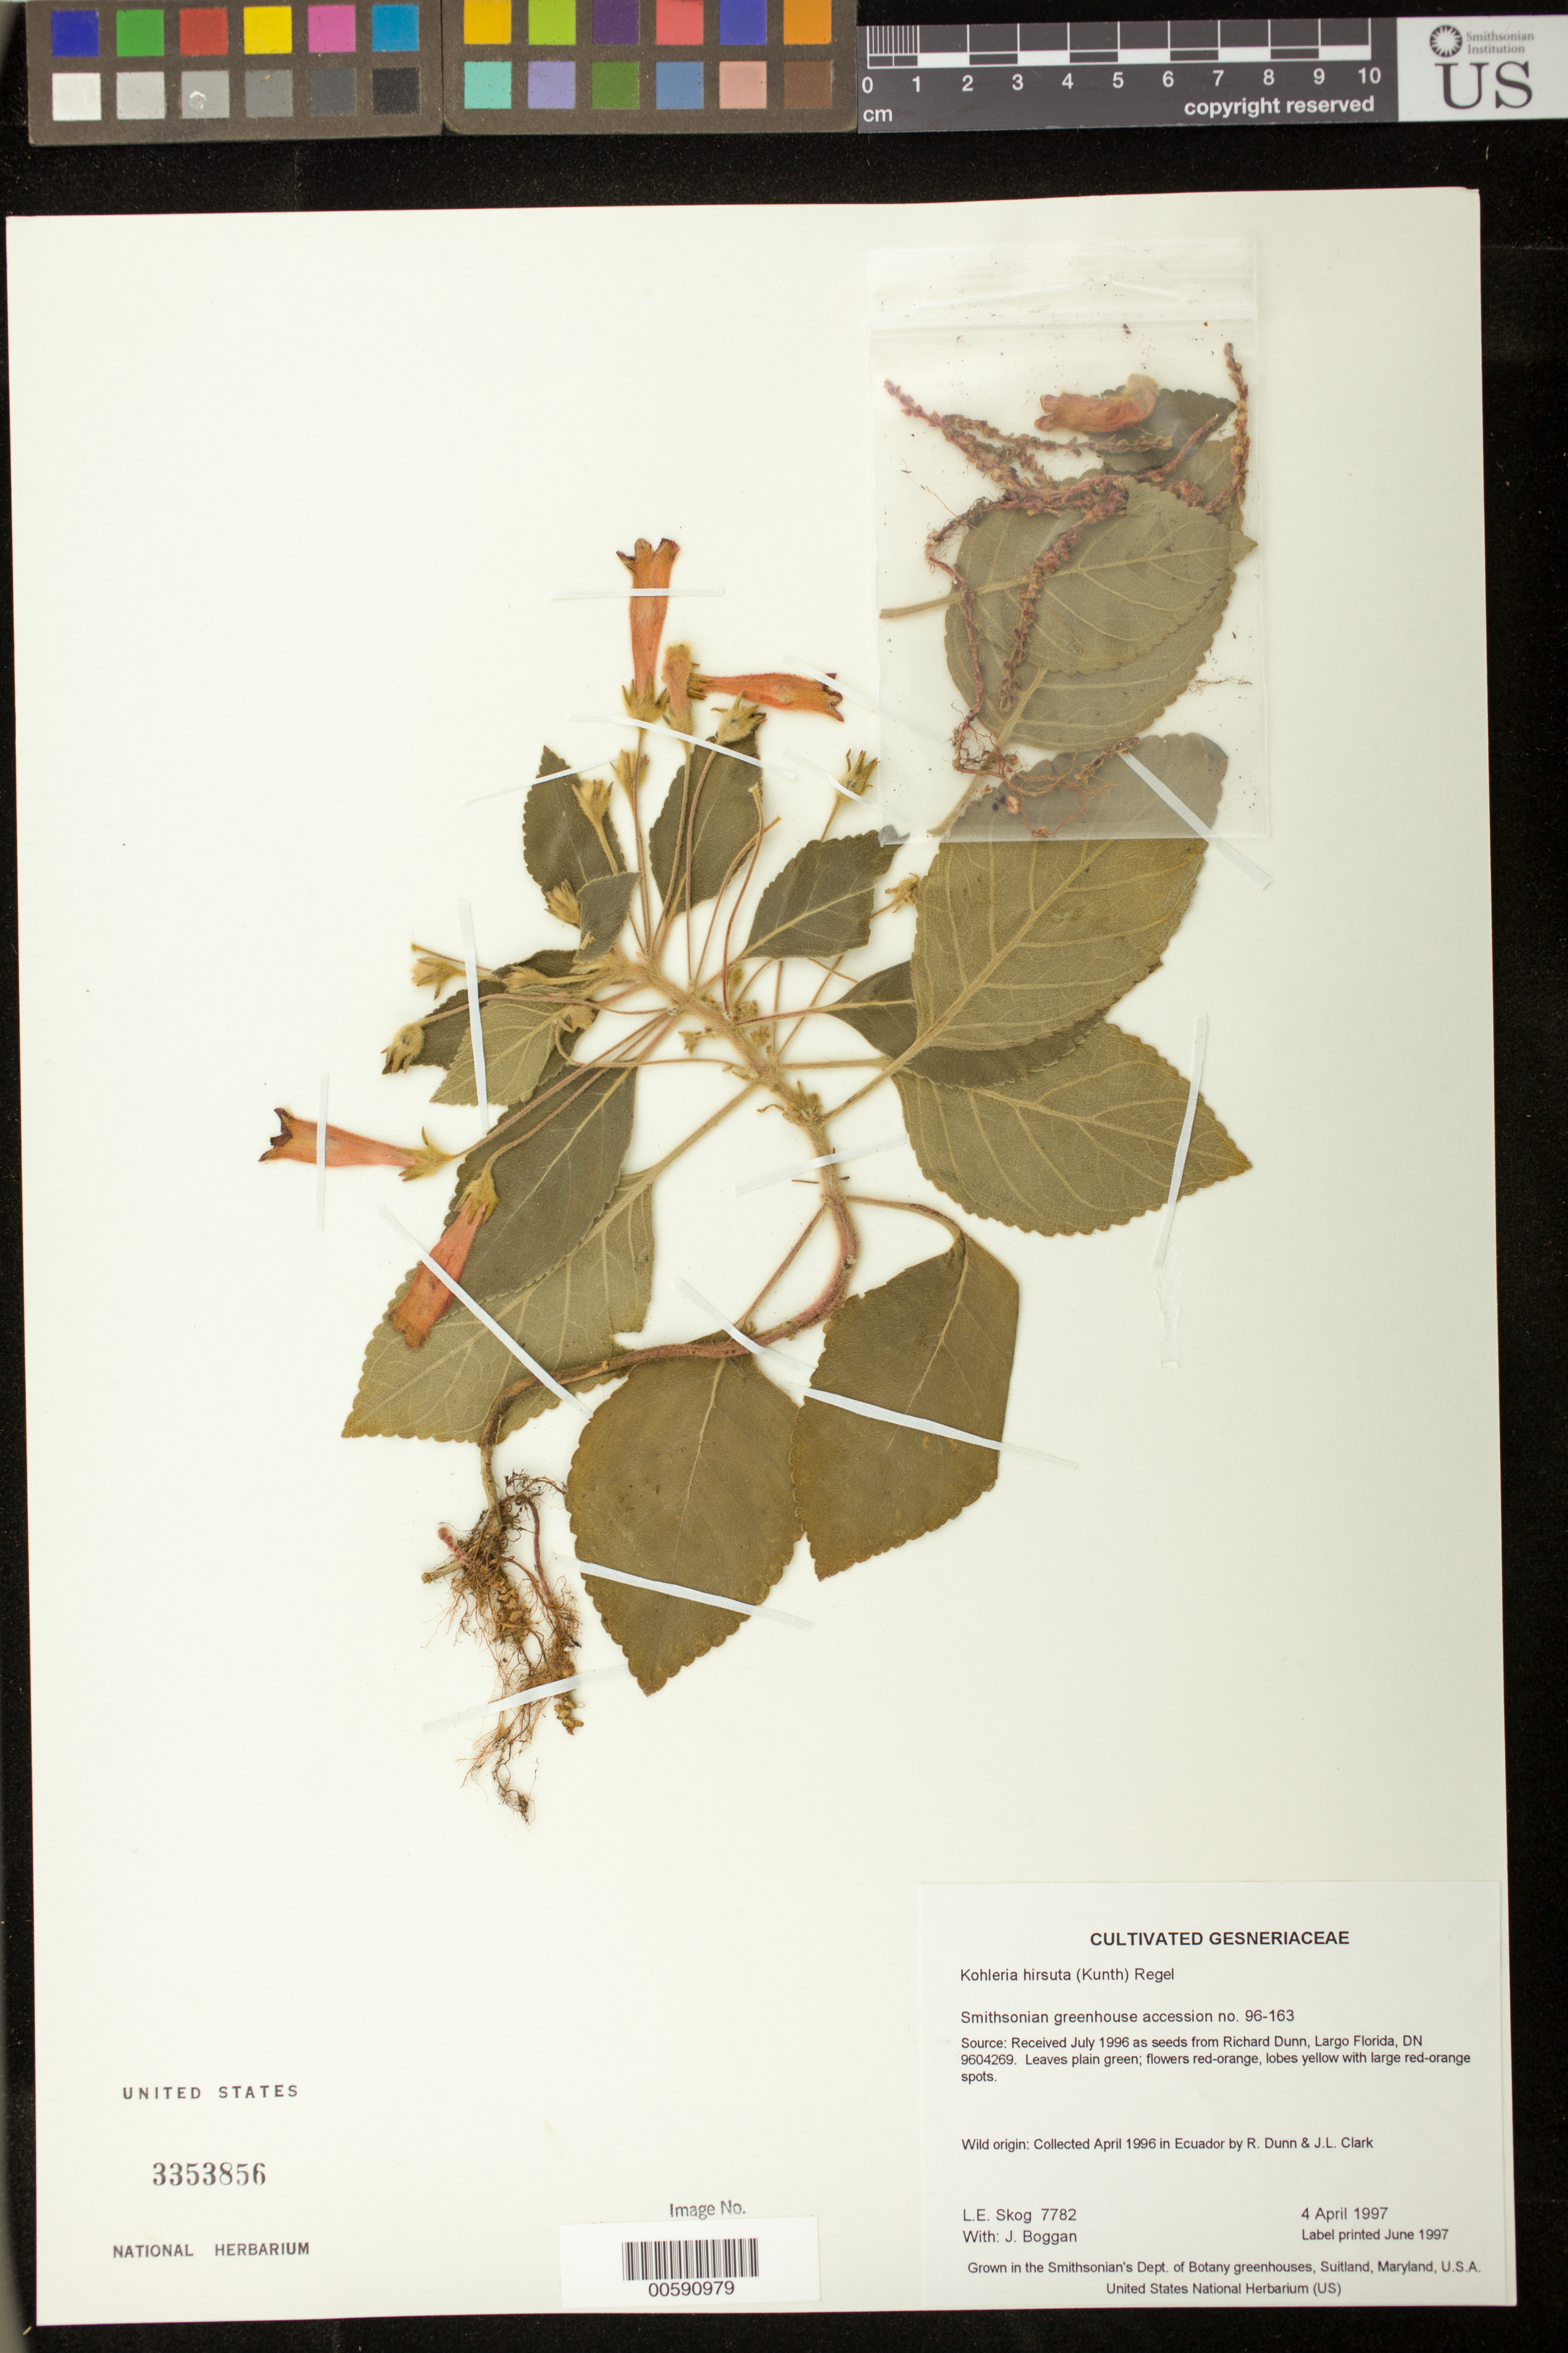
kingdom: Plantae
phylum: Tracheophyta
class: Magnoliopsida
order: Lamiales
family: Gesneriaceae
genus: Kohleria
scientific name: Kohleria hirsuta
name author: (Kunth) Regel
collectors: L. E. Skog & J. K. Boggan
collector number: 7782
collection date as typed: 04 Apr 1997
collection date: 1997-04-04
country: Ecuador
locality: Grown in the Smithsonian's Dept. of Botany greenhouses, Suitland, Maryland, U.S.A.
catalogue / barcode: US 3353856